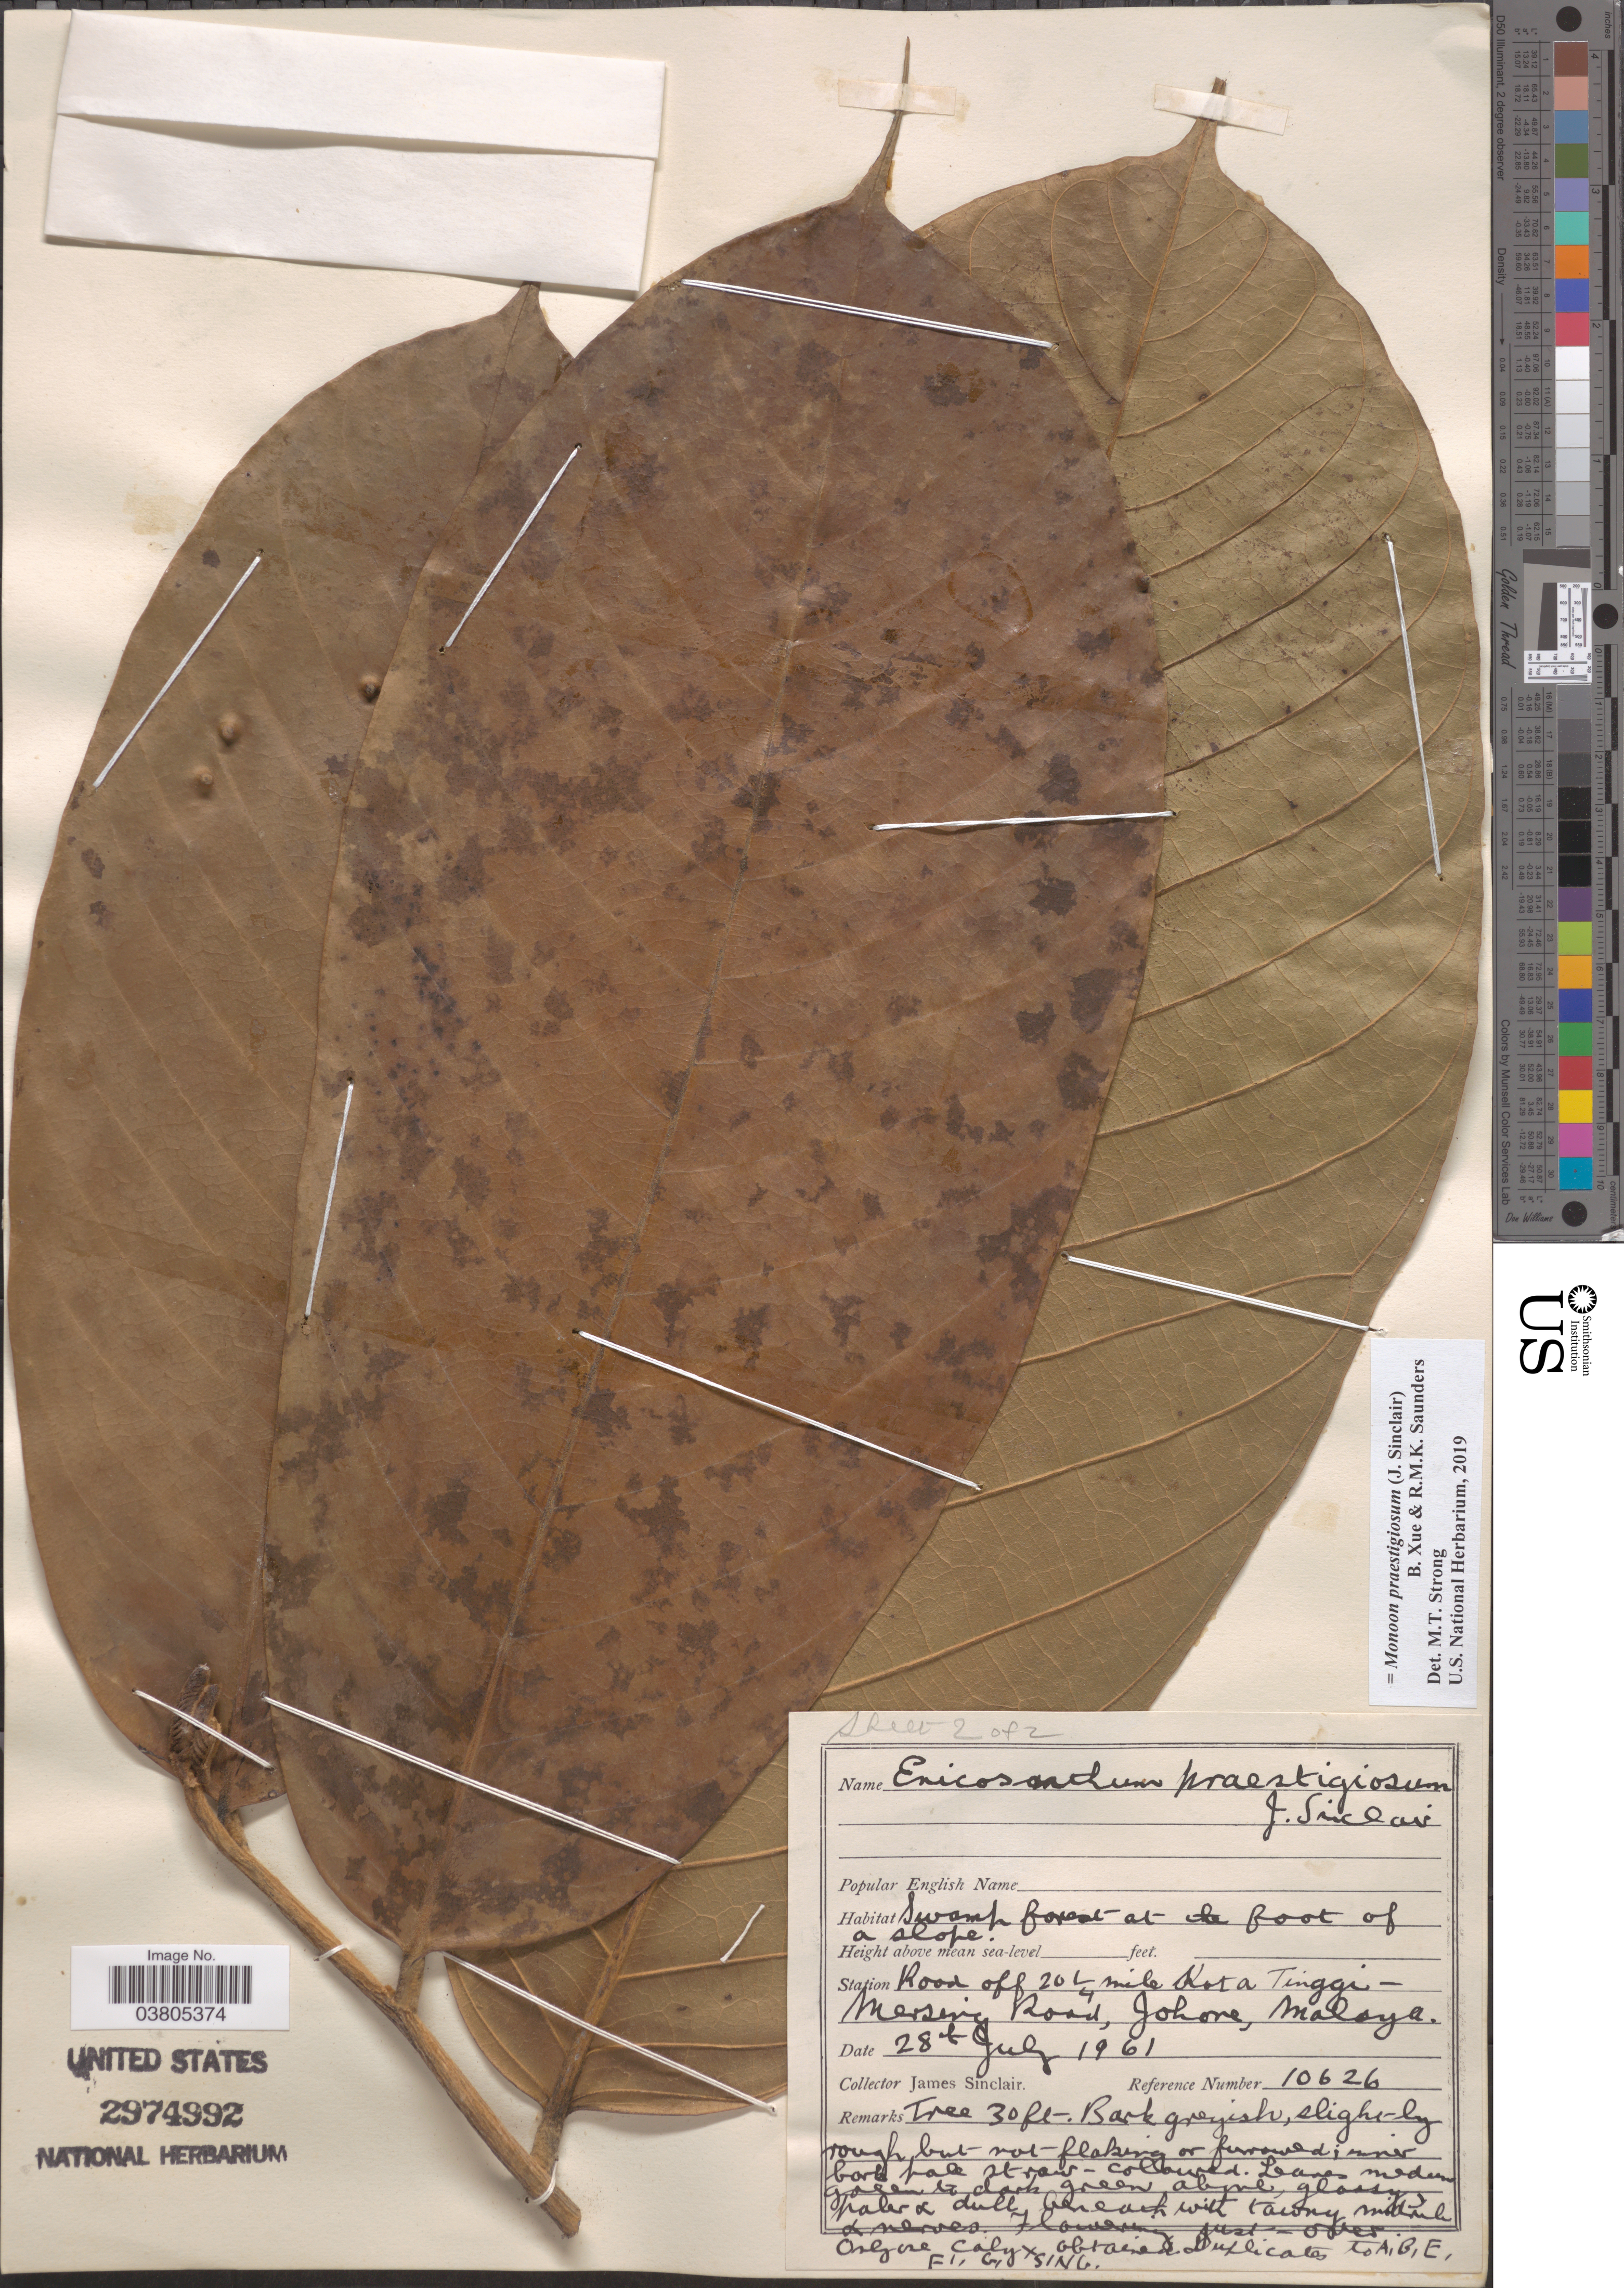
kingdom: Plantae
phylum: Tracheophyta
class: Magnoliopsida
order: Magnoliales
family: Annonaceae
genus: Monoon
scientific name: Monoon praestigiosum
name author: (J. Sinclair) B. Xue & R.M.K. Saunders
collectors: J. Sinclair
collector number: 10626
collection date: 1961-07-28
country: Malaysia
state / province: Johor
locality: Station Road off 20¼ mile Kota Tinggi-Mersing Road, Johore, Malaya.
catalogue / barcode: US 2974992